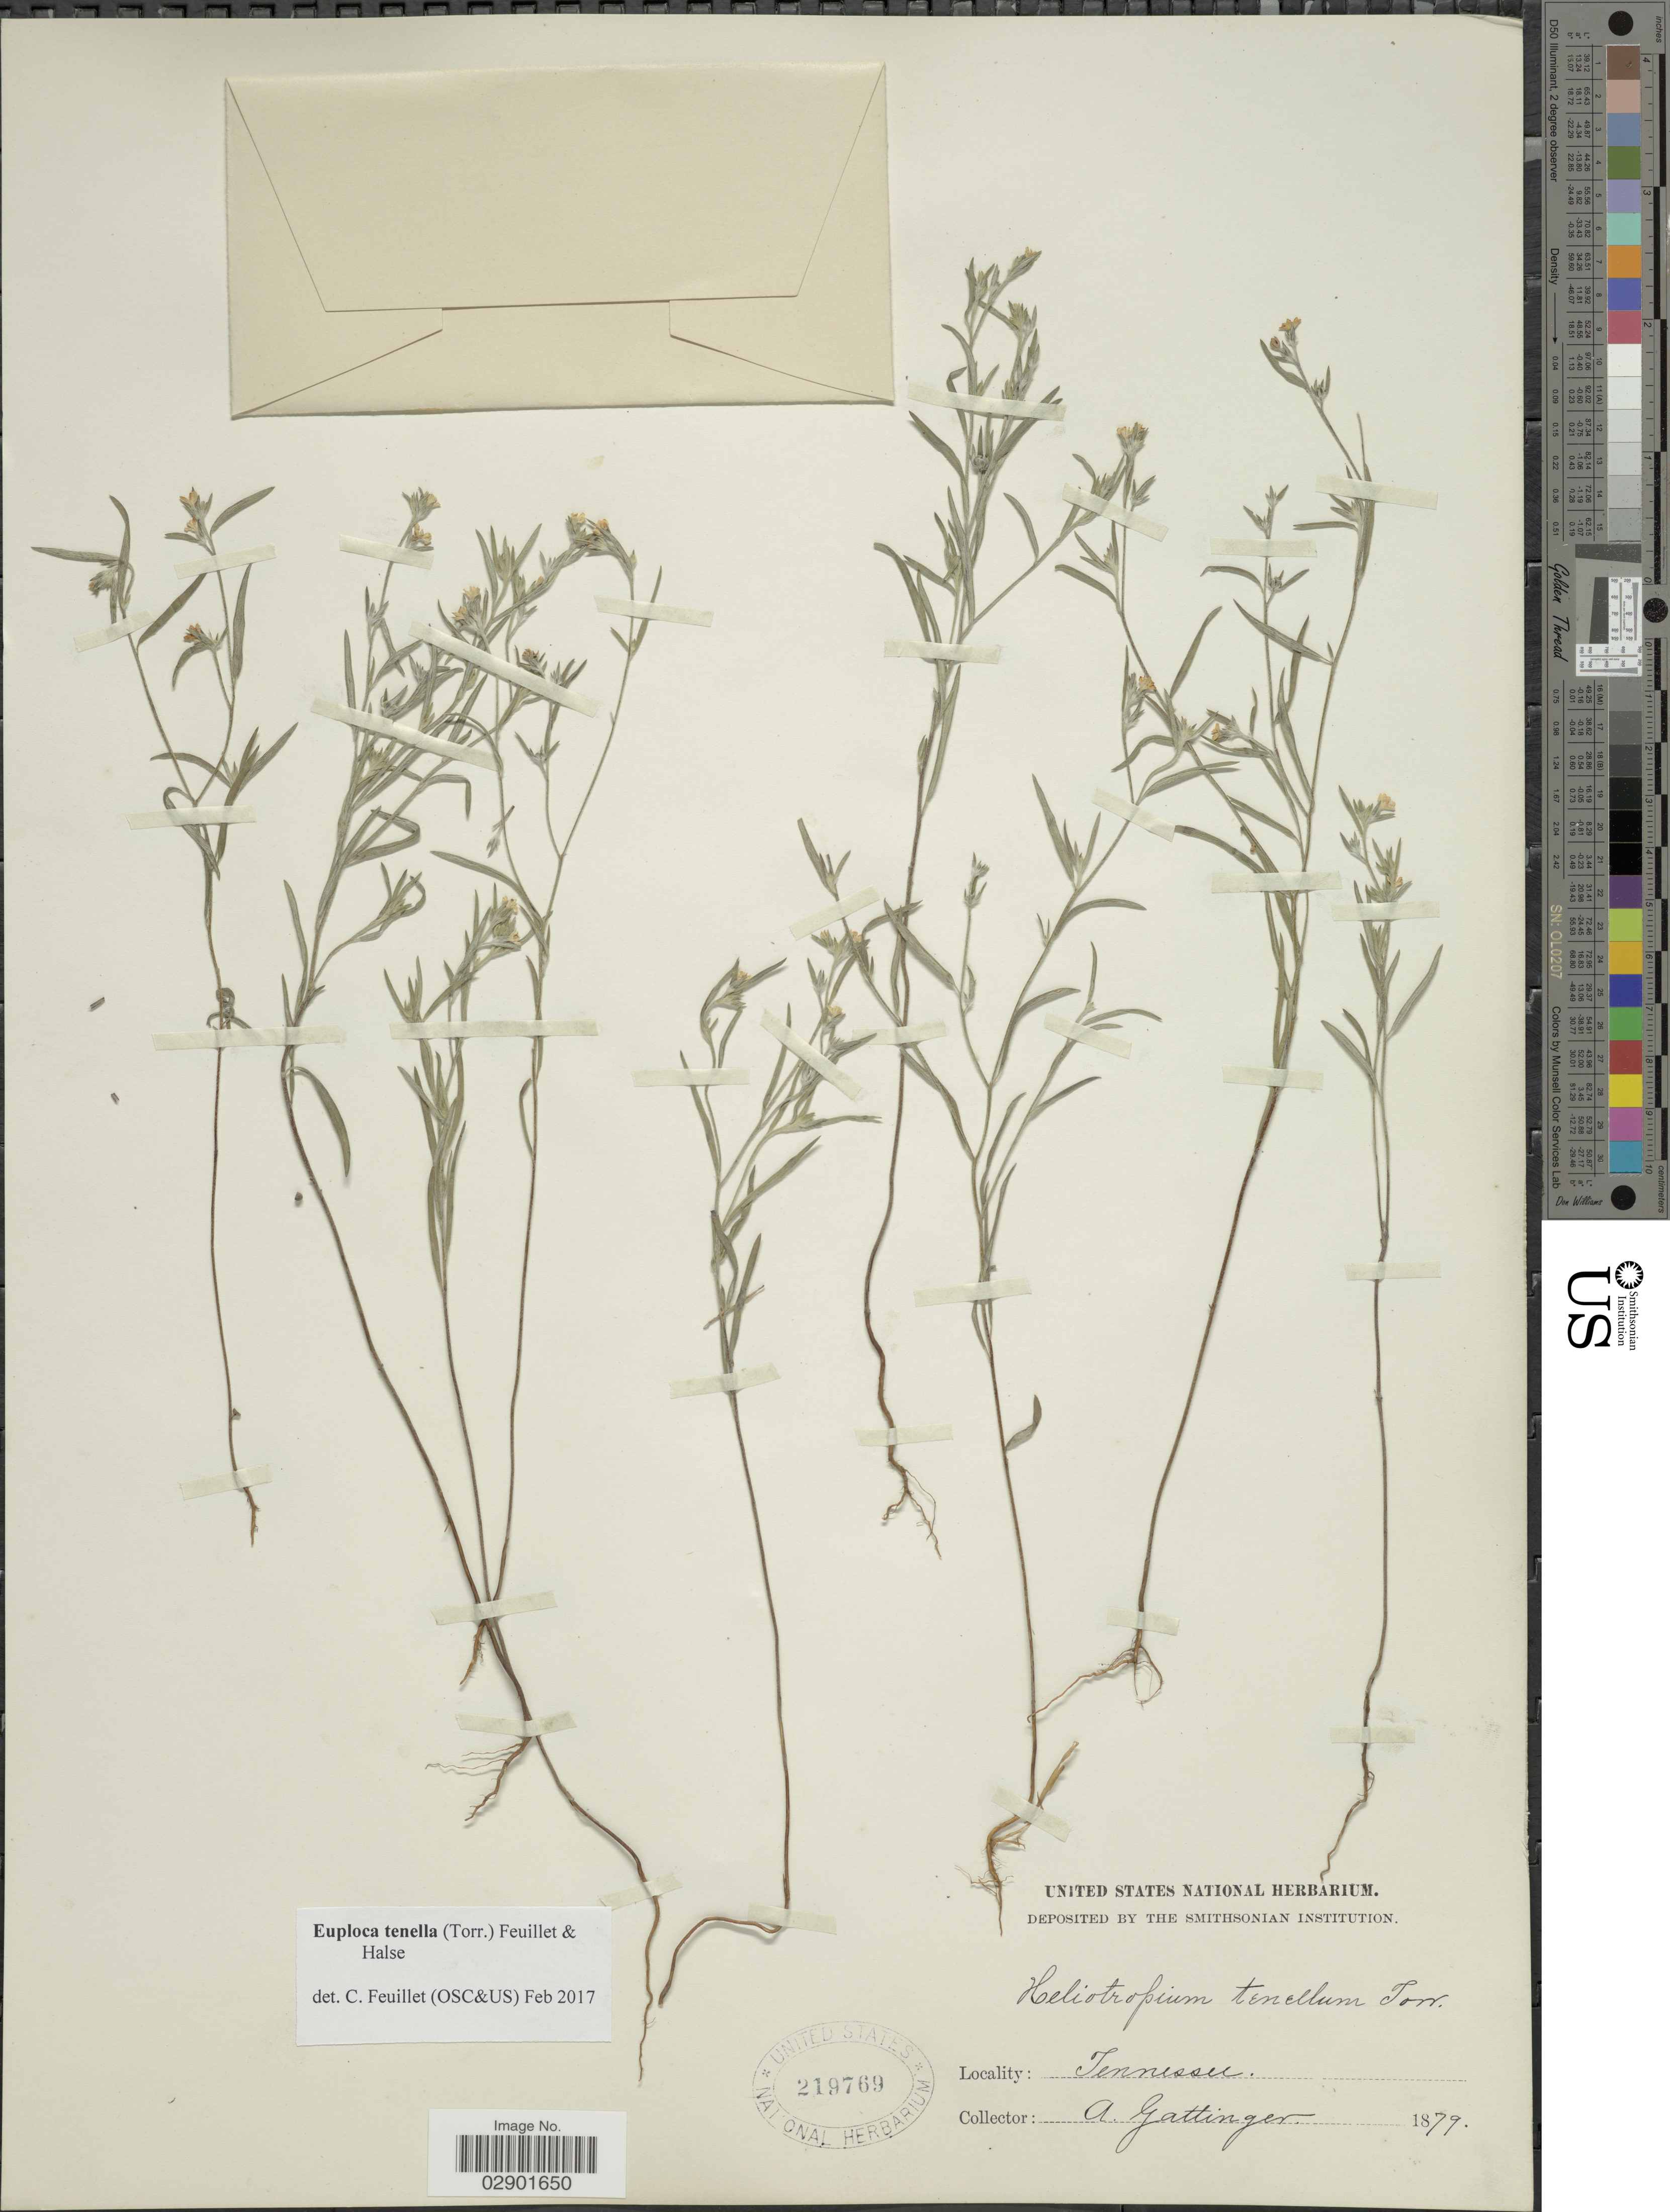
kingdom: Plantae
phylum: Tracheophyta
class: Magnoliopsida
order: Boraginales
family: Heliotropiaceae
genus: Euploca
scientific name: Euploca polyphylla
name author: (Lehm.) J.I.M. Melo & Semir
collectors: A. Gattinger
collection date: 1879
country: United States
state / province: Tennessee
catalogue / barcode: US 219769